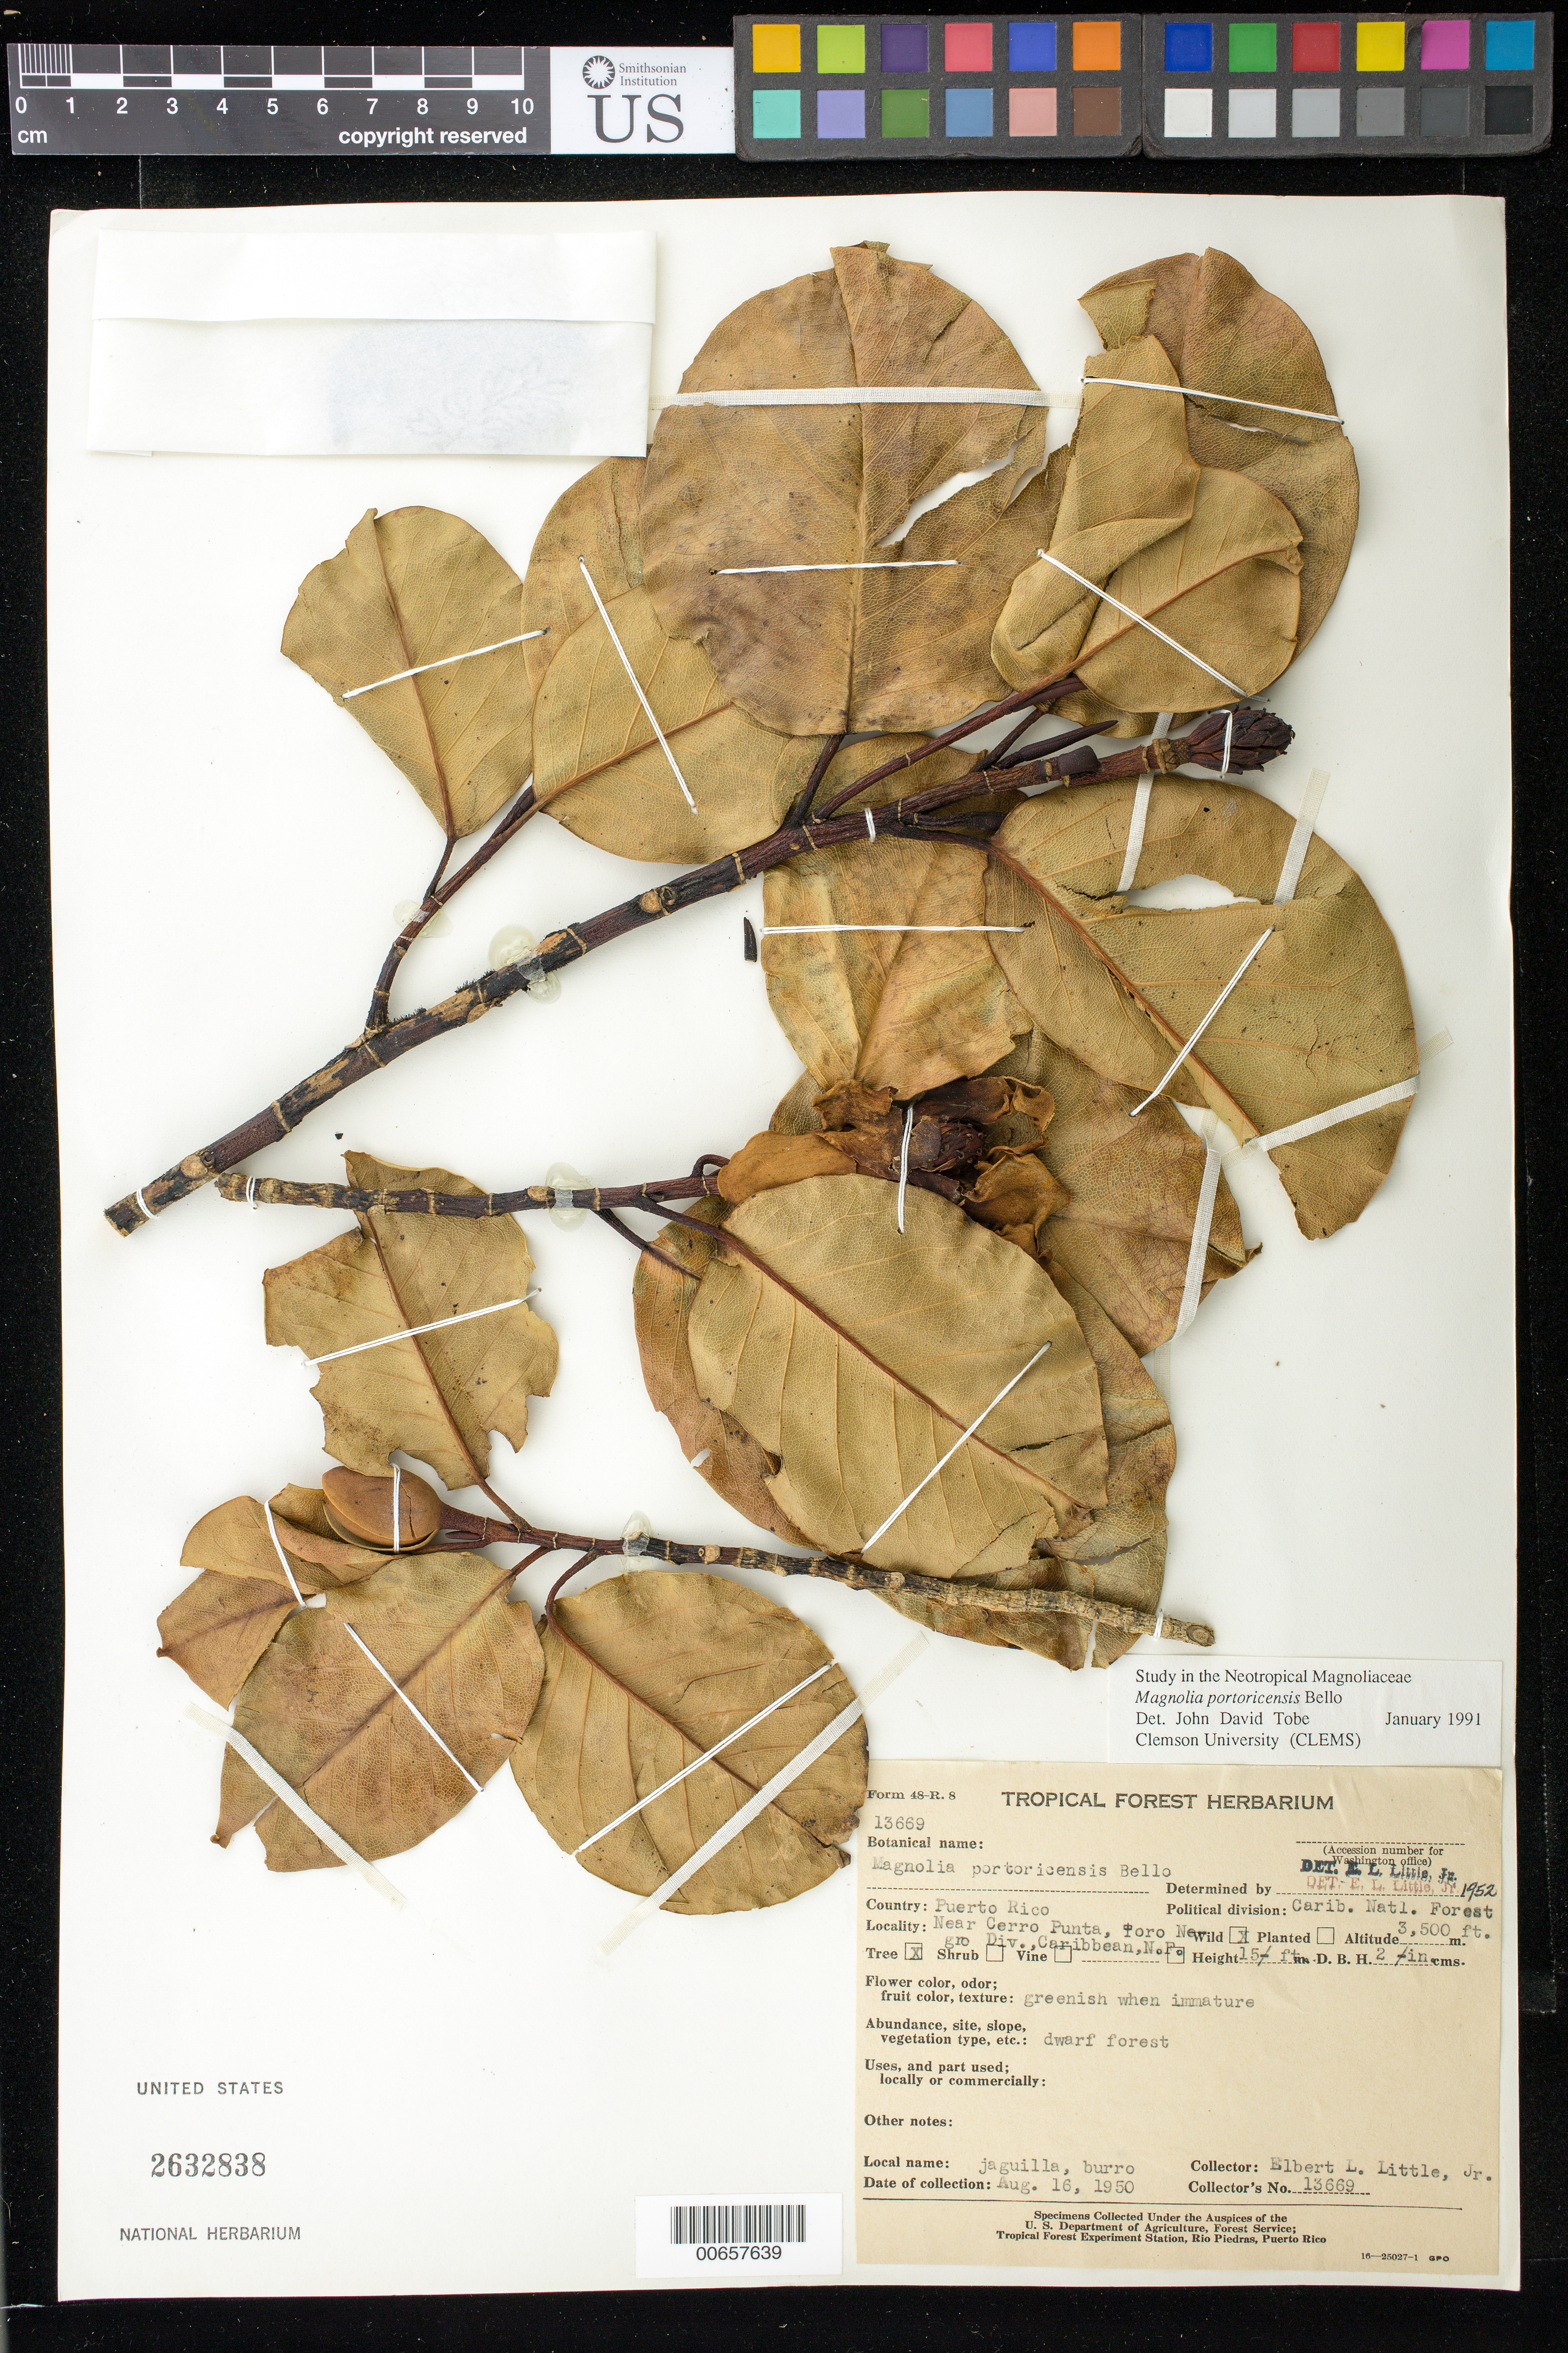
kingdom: Plantae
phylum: Tracheophyta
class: Magnoliopsida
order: Magnoliales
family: Magnoliaceae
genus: Magnolia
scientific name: Magnolia portoricensis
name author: Bello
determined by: Tobe, J. D., (CLEMS), Clemson University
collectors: E. L. Little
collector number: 13669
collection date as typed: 16 Aug 1950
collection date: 1950-08-16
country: Puerto Rico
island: Greater Antilles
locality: Carib. Natl. Forest, near Cerro Punta, Toro Negro Div.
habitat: Dwarf forest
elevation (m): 1067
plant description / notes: Common name: Jaguilla; Common name: burro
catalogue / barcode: US 2632838